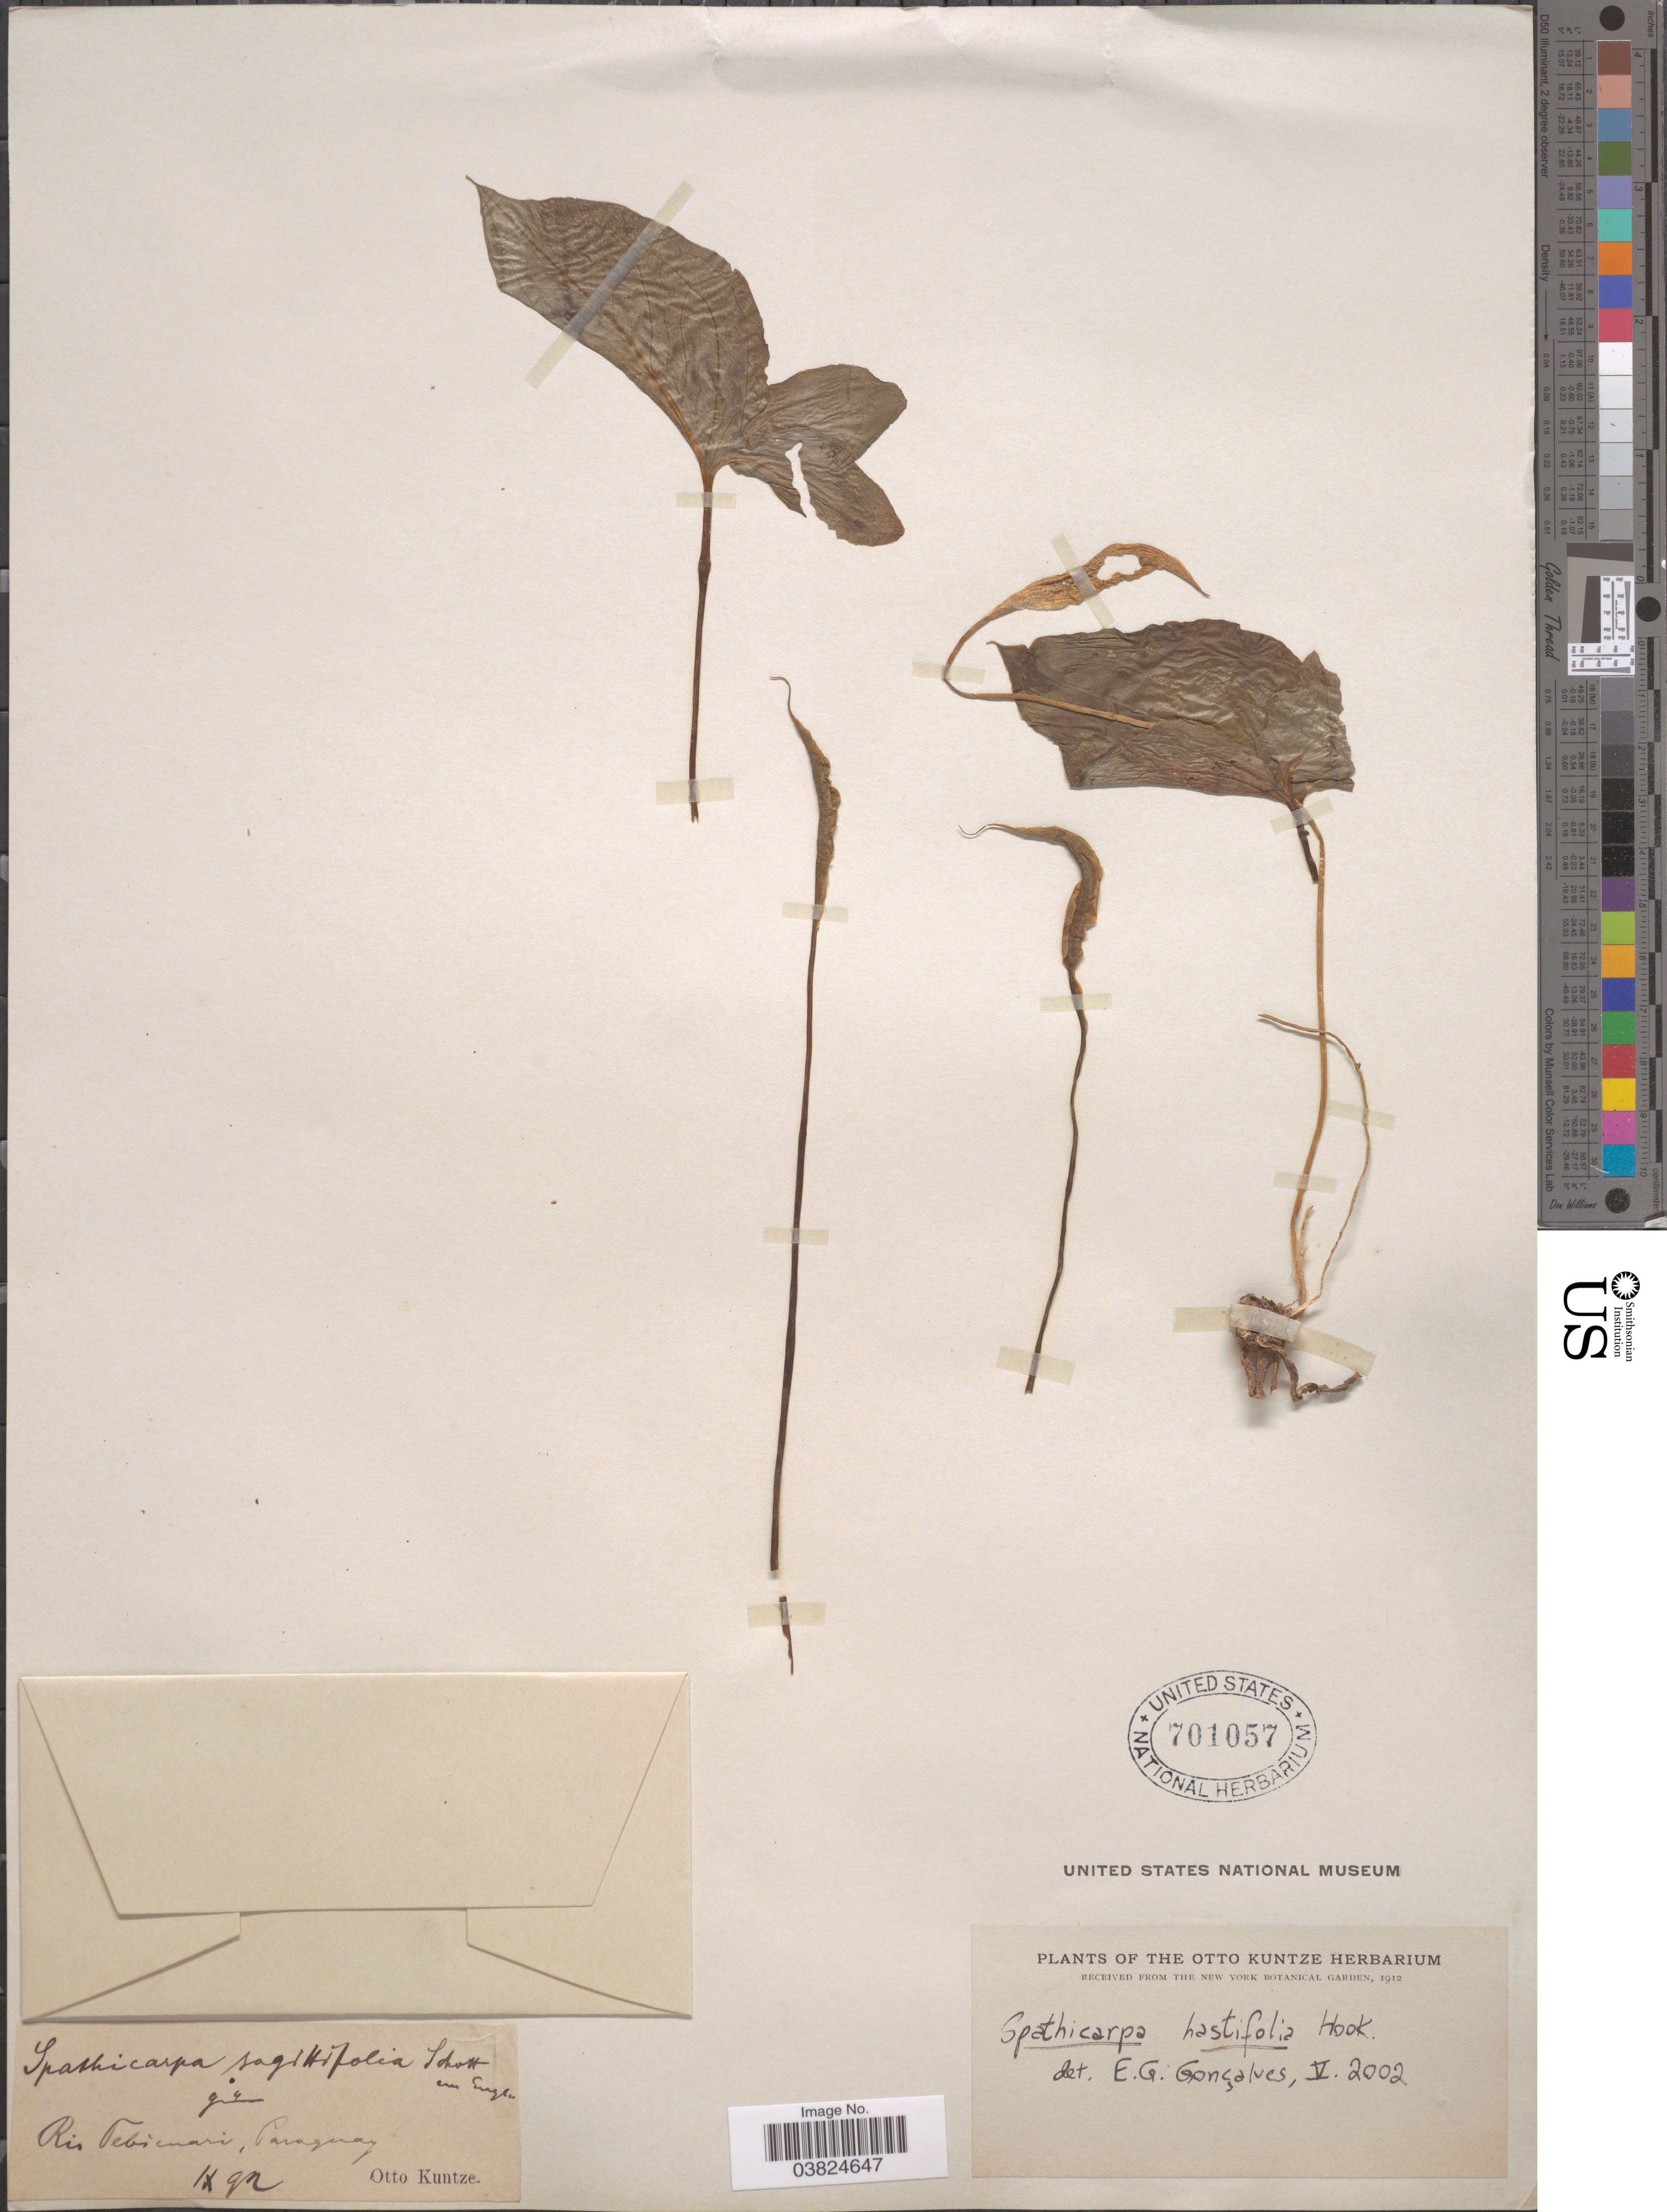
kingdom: Plantae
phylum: Tracheophyta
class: Liliopsida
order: Alismatales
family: Araceae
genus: Spathicarpa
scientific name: Spathicarpa hastifolia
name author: Hook.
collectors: C.E.O. Kuntze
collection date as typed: Transcribed d/m/y: /9/92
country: Paraguay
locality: Rio Tebicuari.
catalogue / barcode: US 701057